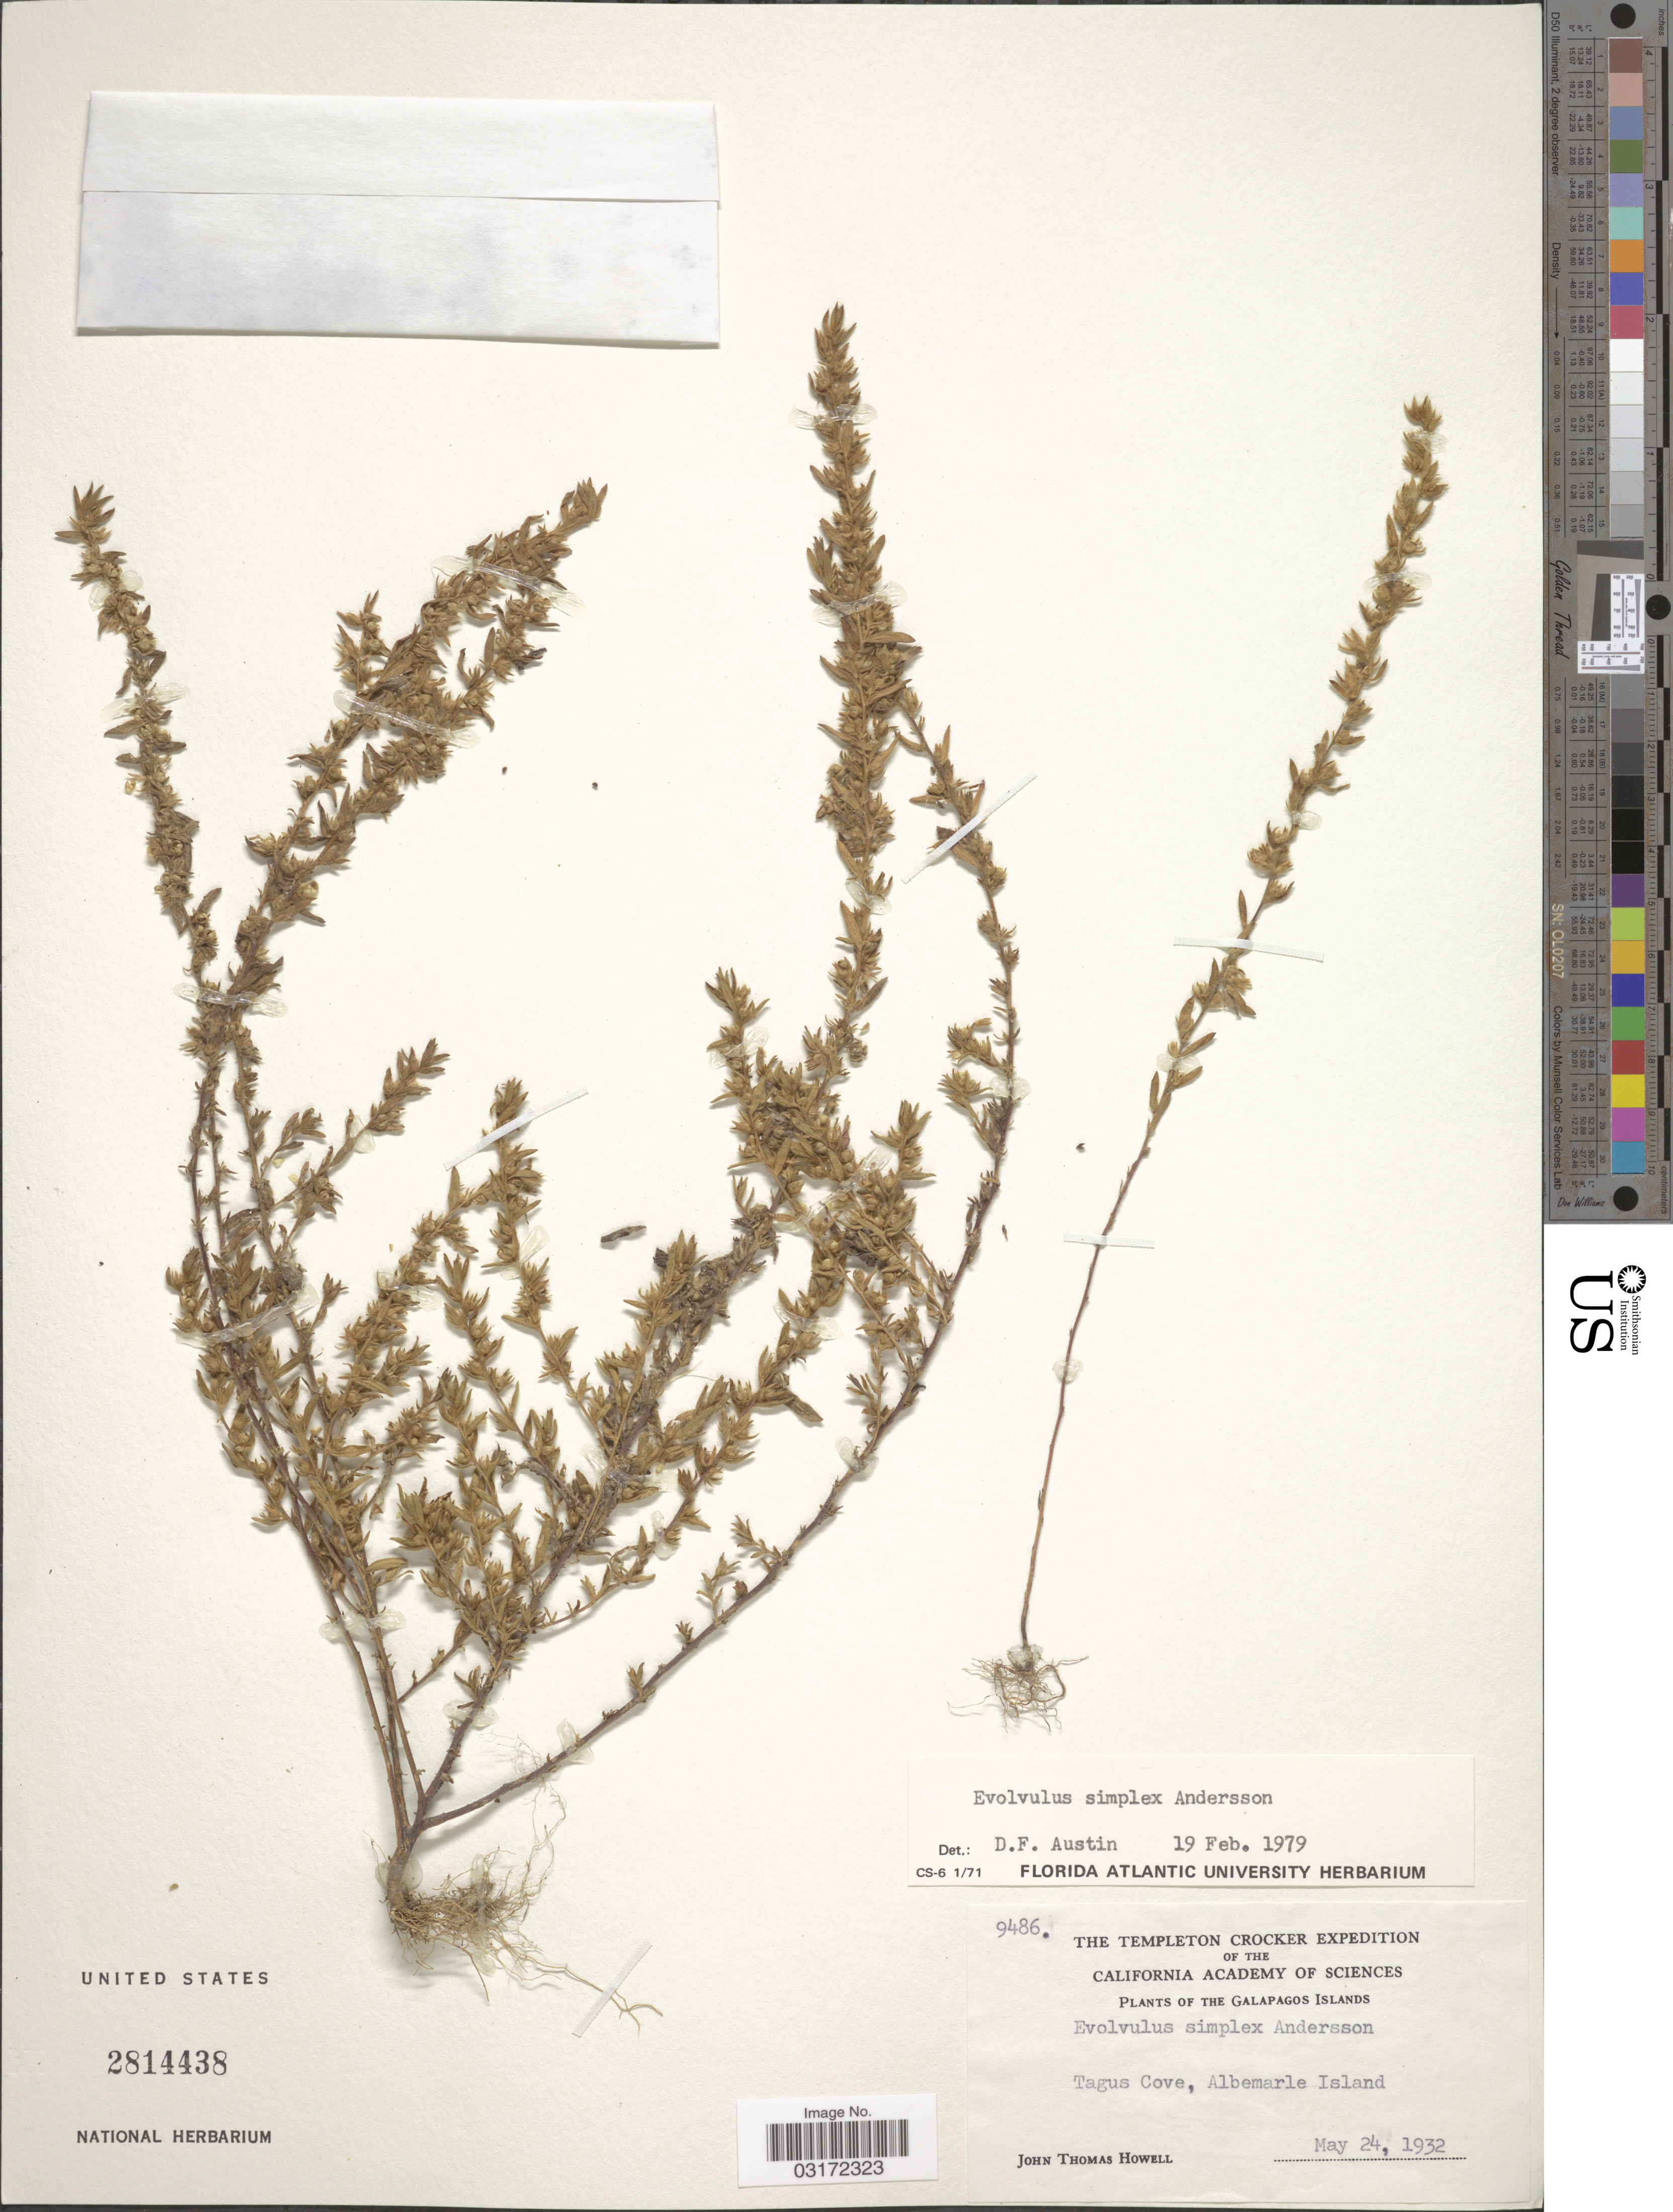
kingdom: Plantae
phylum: Tracheophyta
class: Magnoliopsida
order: Solanales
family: Convolvulaceae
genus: Evolvulus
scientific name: Evolvulus simplex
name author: Andersson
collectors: J. T. Howell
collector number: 9486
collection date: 1932-05-24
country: Ecuador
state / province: Colón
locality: The Galapagos Islands. Tagus Cove, Albemarle Island.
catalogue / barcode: US 2814438